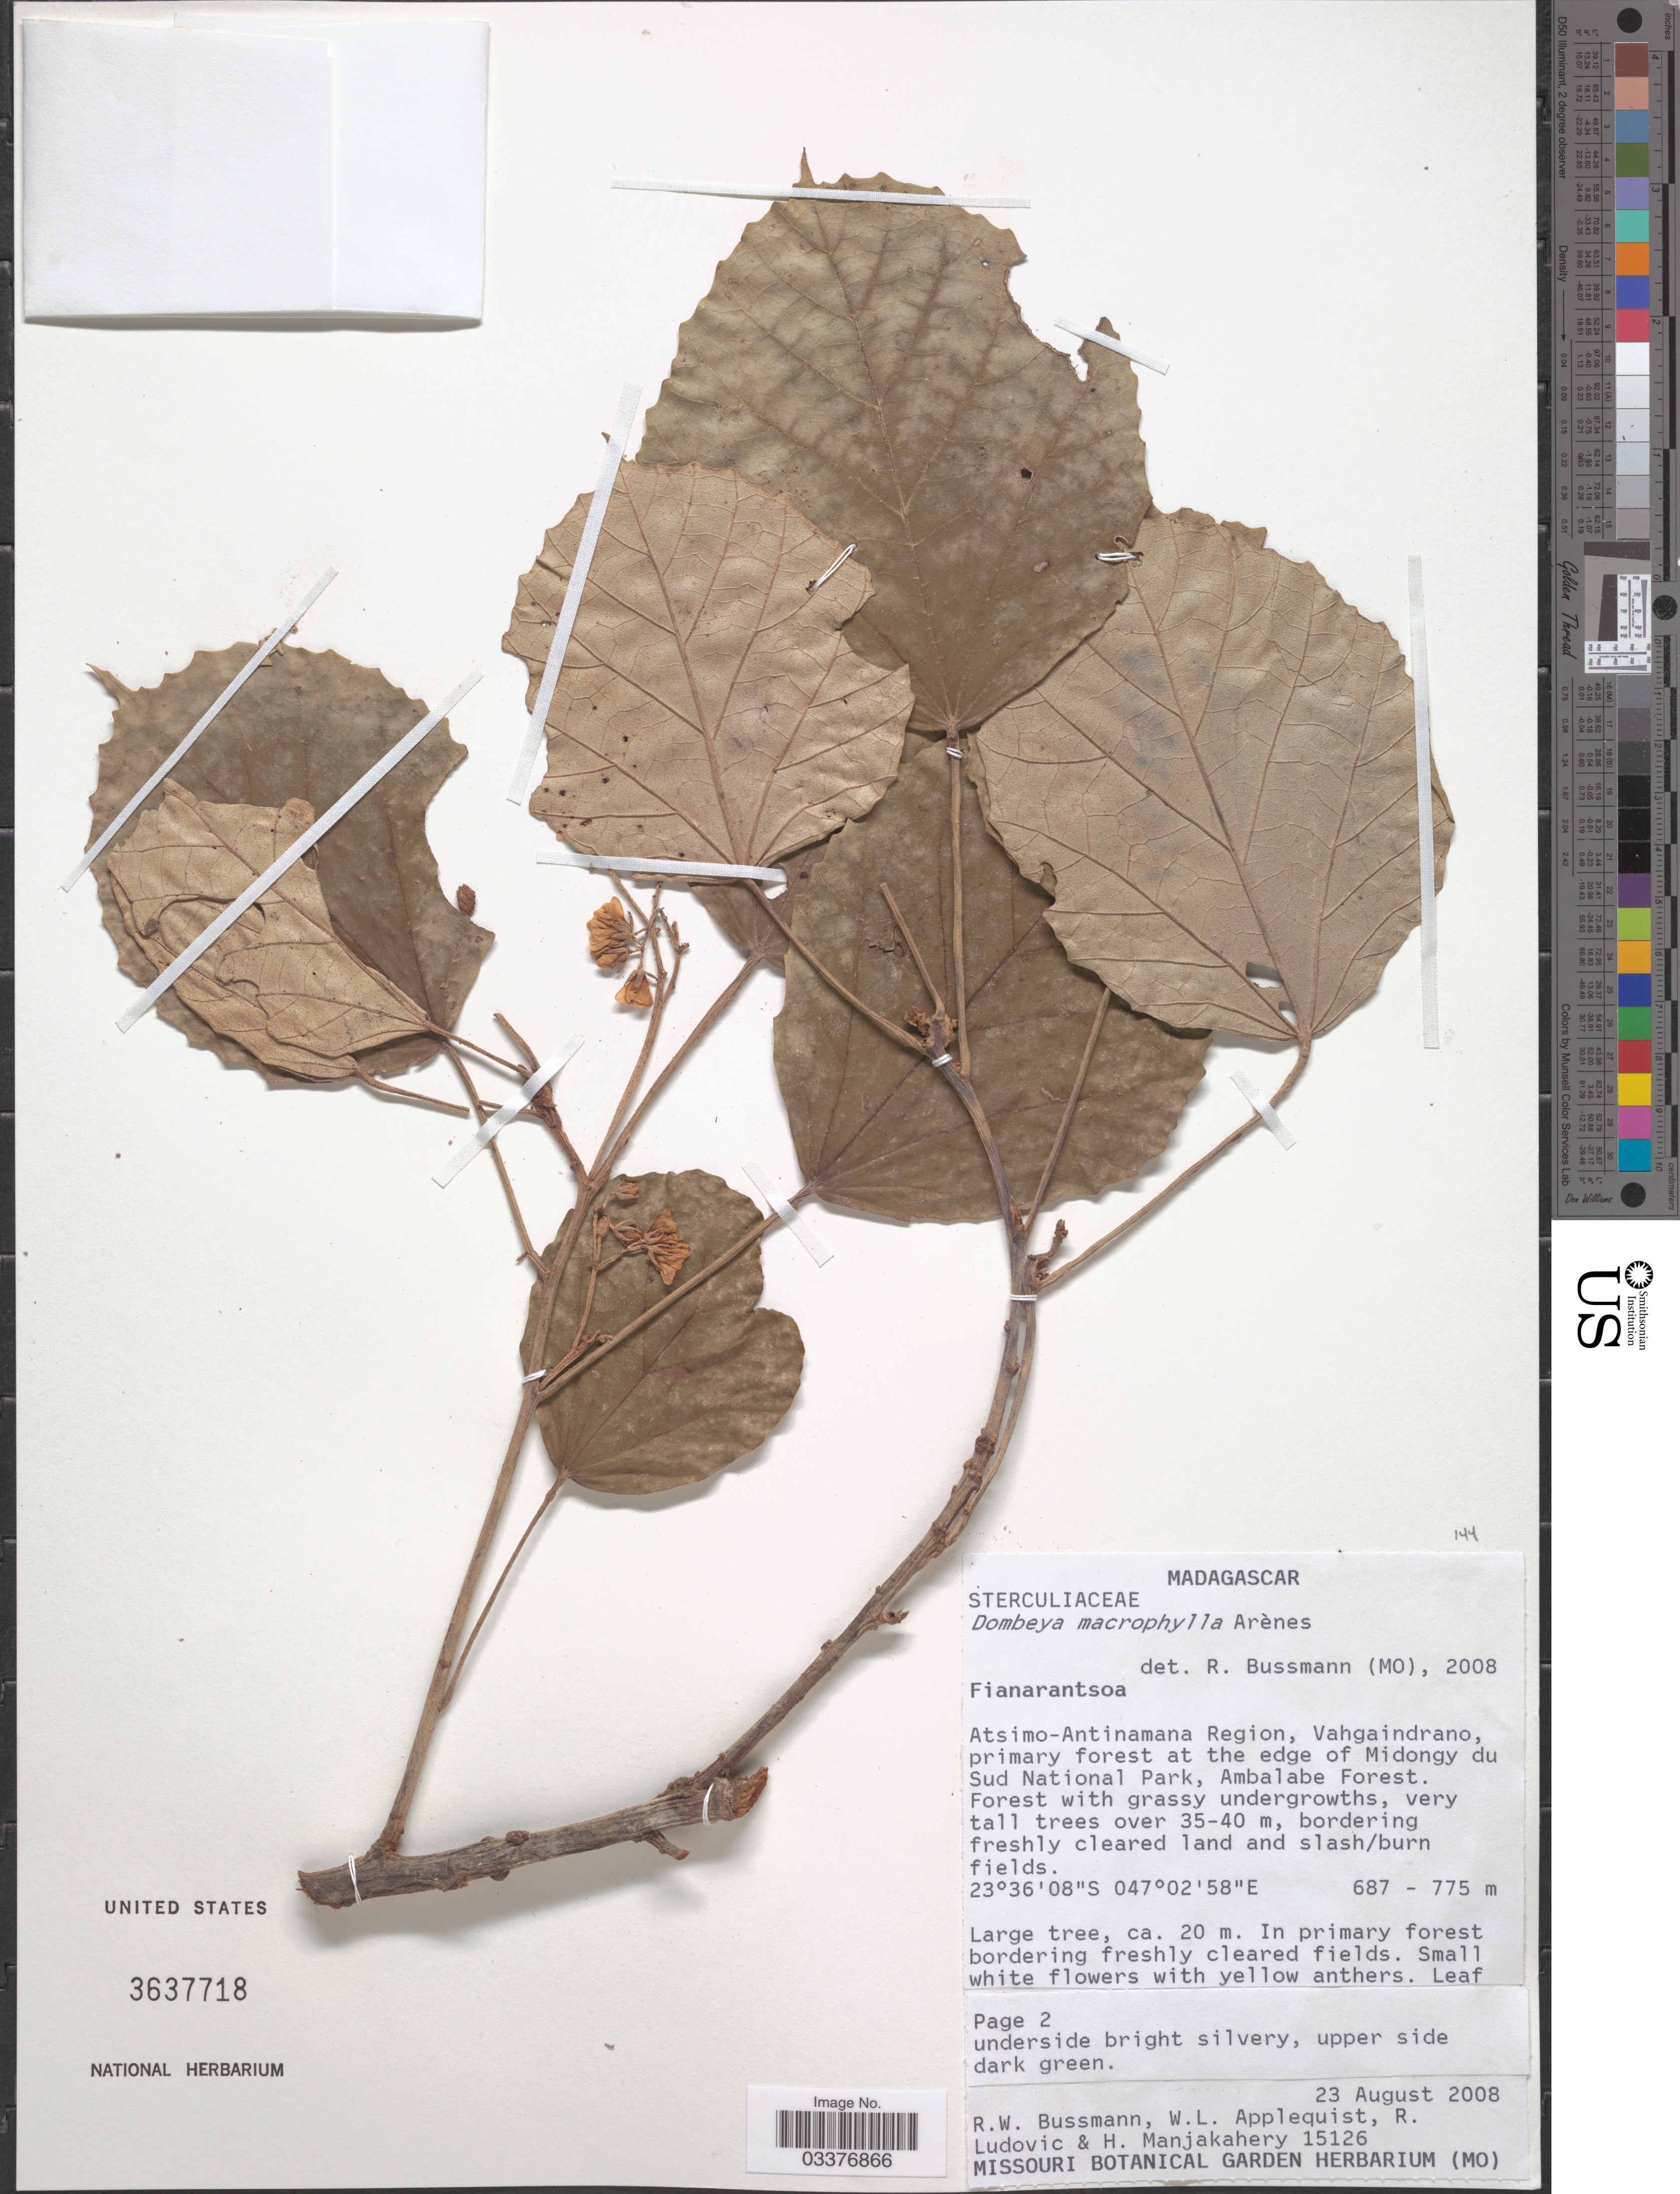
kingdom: Plantae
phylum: Tracheophyta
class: Magnoliopsida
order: Malvales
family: Malvaceae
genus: Dombeya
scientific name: Dombeya macrophylla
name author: Arènes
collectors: R. W. Bussmann, W. Applequist, R. Ludovic & H. N. Manjakahery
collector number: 15126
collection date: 2008-08-23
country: Madagascar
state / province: Atsimo-Atsinanana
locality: Atsimo-Antinamana Region, Vahgaindrano, primary forest at the edge of Midongy du Sud National Park, Ambalabe Forest.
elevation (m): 687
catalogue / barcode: US 3637718